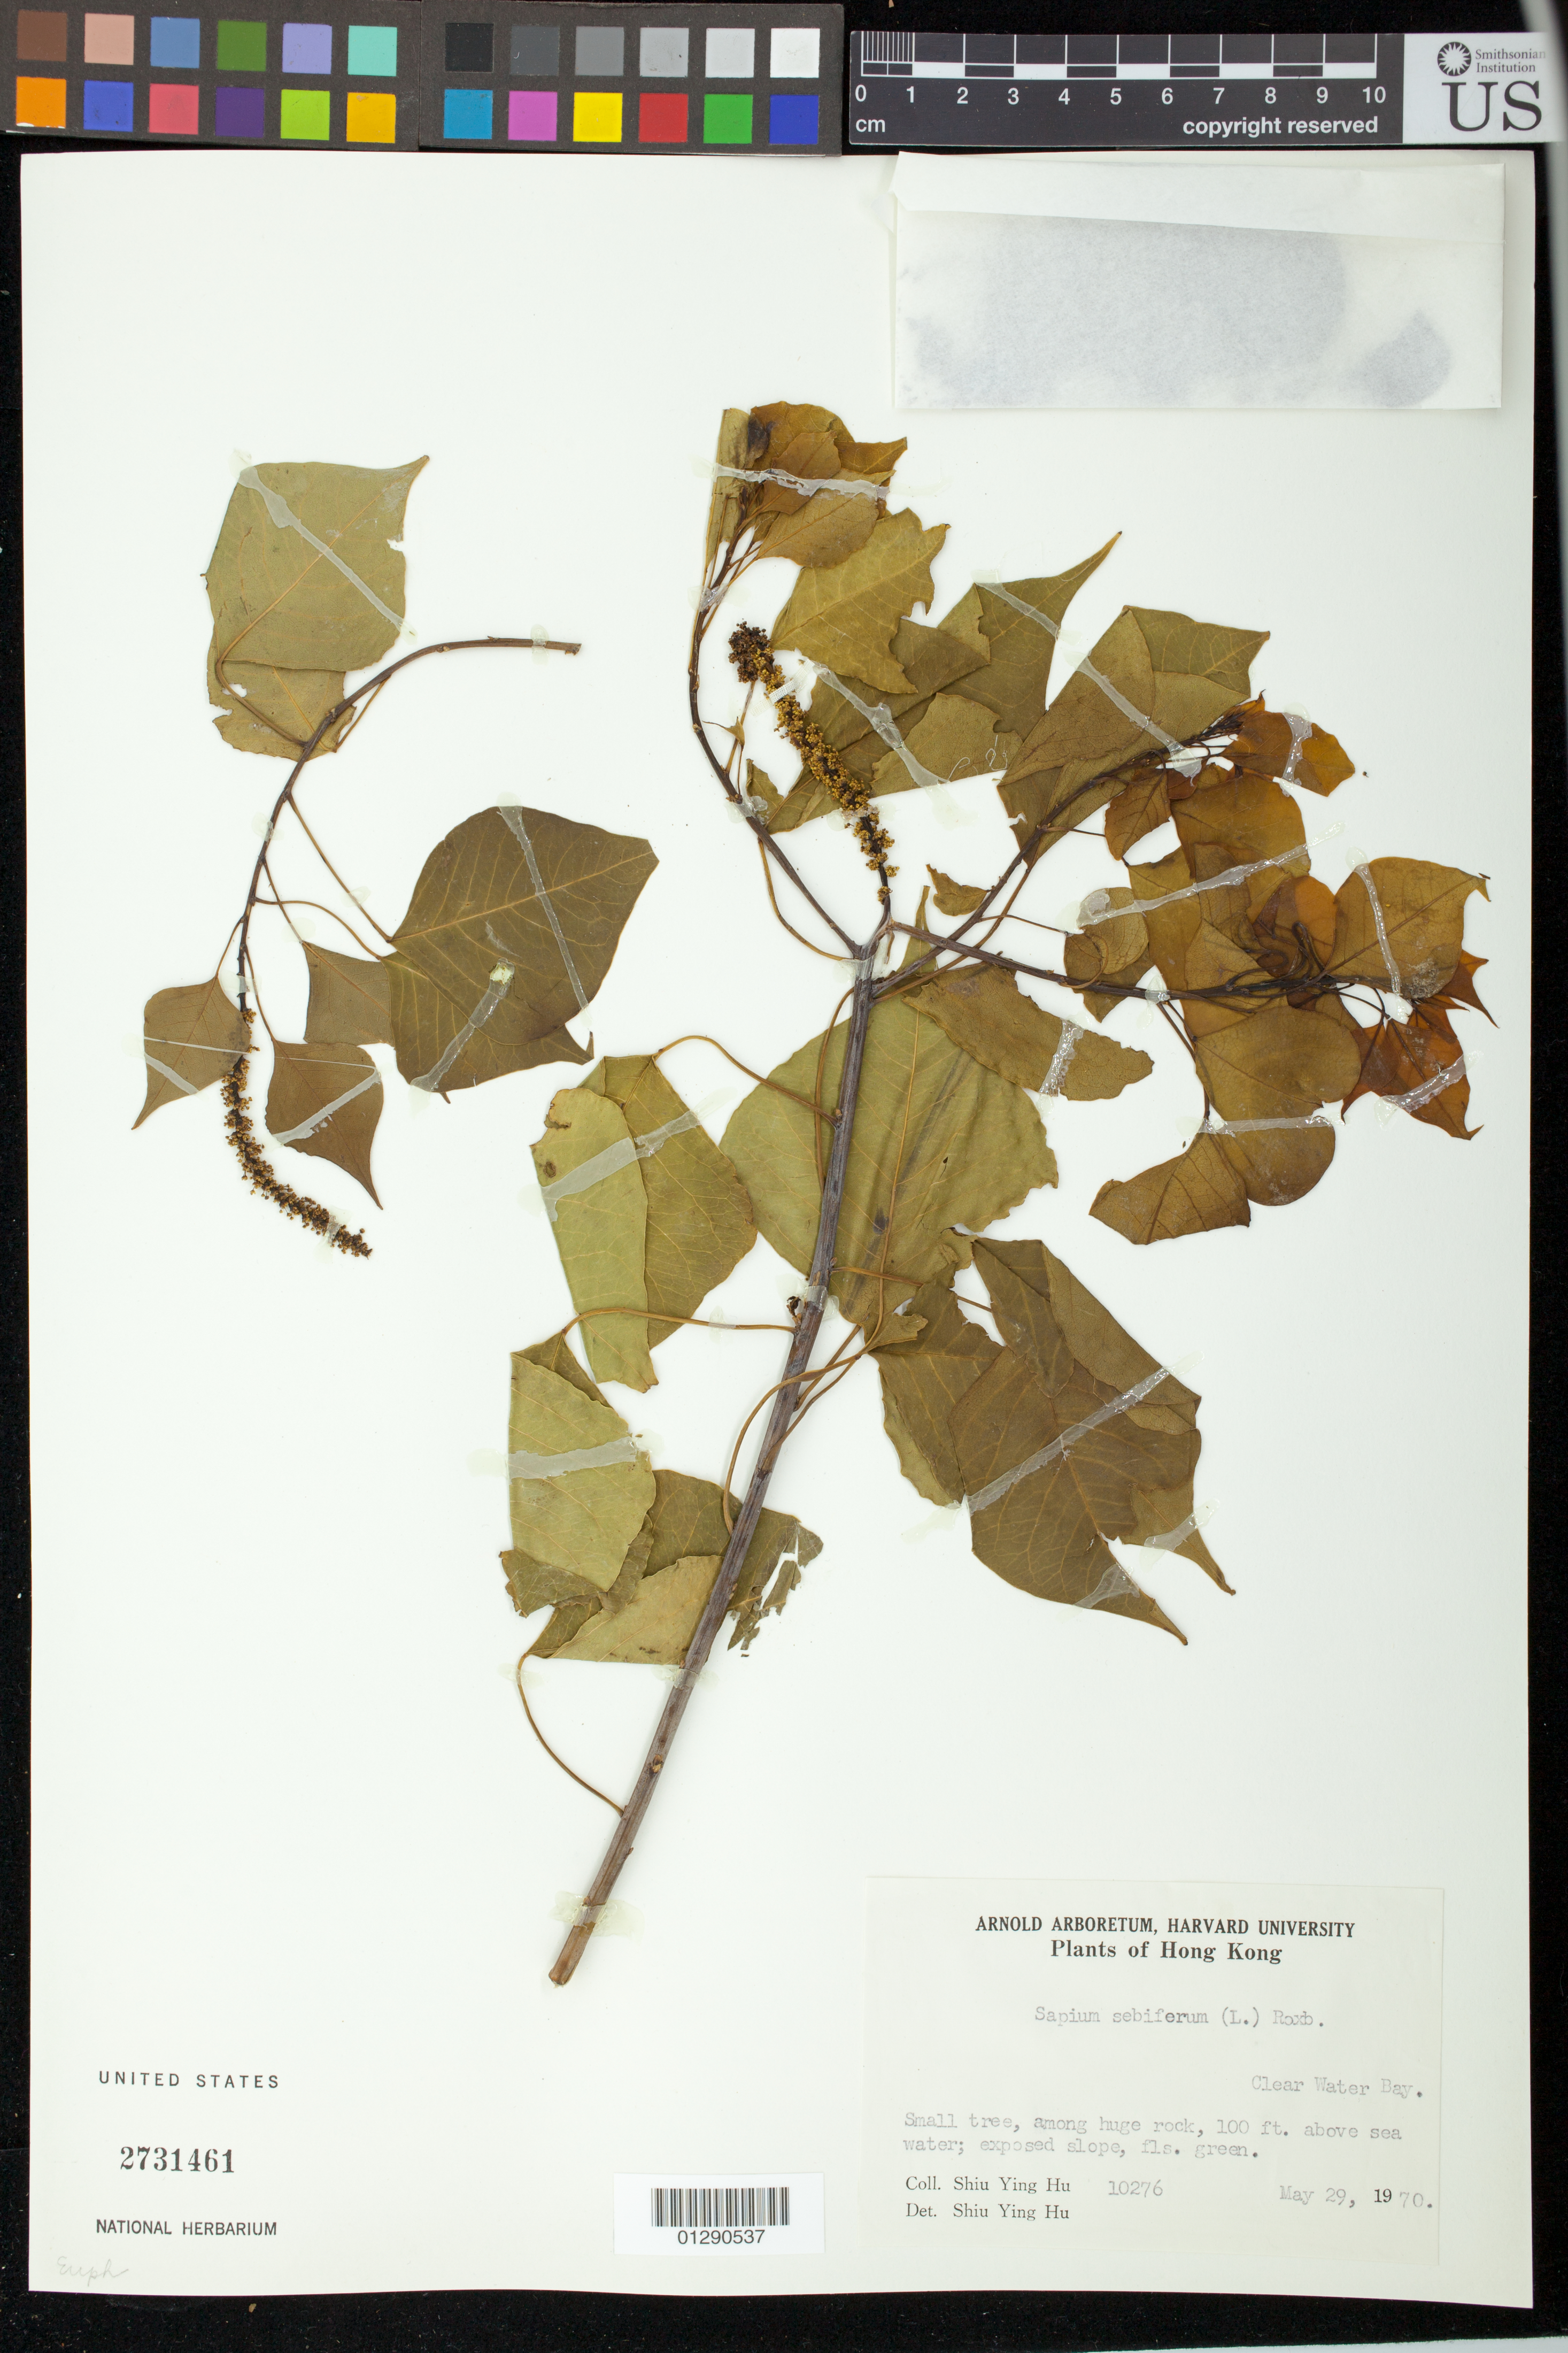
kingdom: Plantae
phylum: Tracheophyta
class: Magnoliopsida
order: Malpighiales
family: Euphorbiaceae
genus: Sapium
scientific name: Sapium sebiferum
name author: (L.) Roxb.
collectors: S. Y. Hu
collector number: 10276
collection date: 1970-05-29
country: China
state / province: Hong Kong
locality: Clear Water Bay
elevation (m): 30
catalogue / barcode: US 2731461